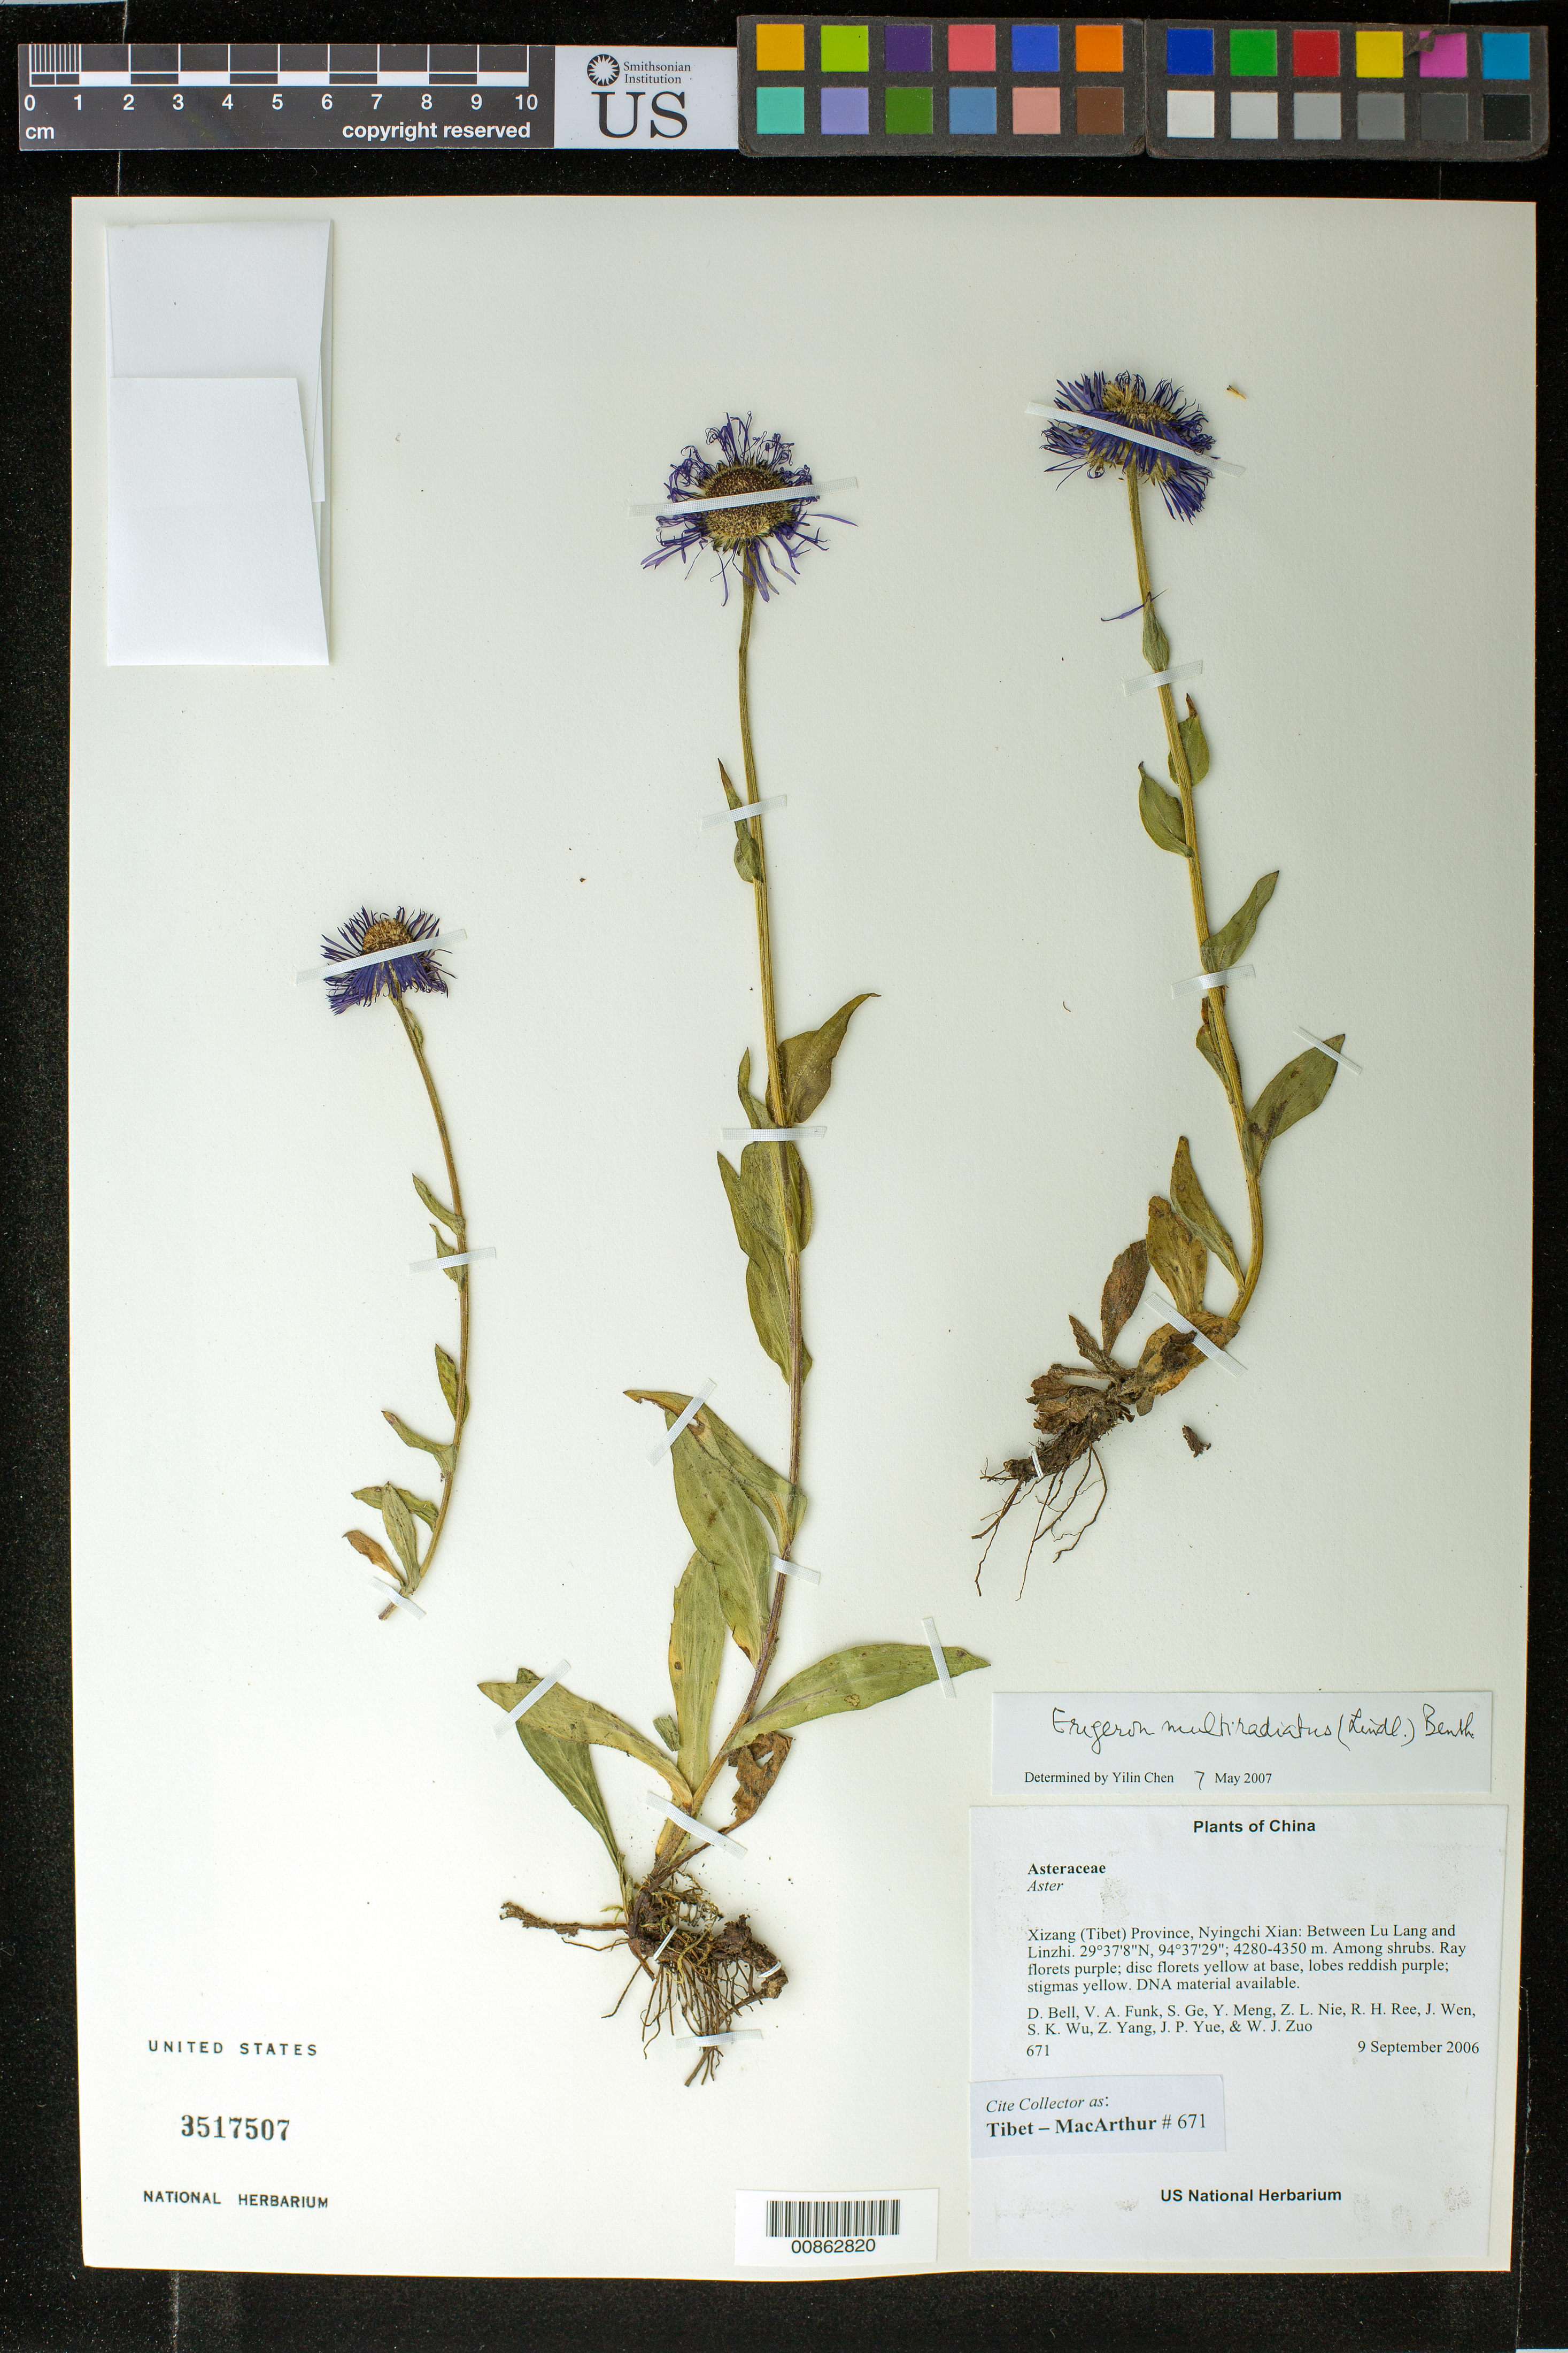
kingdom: Plantae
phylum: Tracheophyta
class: Magnoliopsida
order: Asterales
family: Asteraceae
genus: Erigeron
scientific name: Erigeron multiradiatus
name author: (Lindl. ex DC.) Benth. ex C.B. Clarke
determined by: Yilin Chen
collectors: Tibet-MacArthur, D. A. Bell, V. Funk, S. Ge, Y. Meng, Z. Nie, R. Ree, J. Wen, S. K. Wu, Z. Yang, J. Yue & W. Zuo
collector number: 671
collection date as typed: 09 Sep 2006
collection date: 2006-09-09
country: China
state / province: Xizang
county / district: Nyingchi Xian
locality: Between Lu Lang and Linzhi.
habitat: Grazed slope with scattered Salix, Juniperus, and various shrubs including Berberis, Sorbus, and Ribes. Among shrubs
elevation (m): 4280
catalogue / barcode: US 3517507